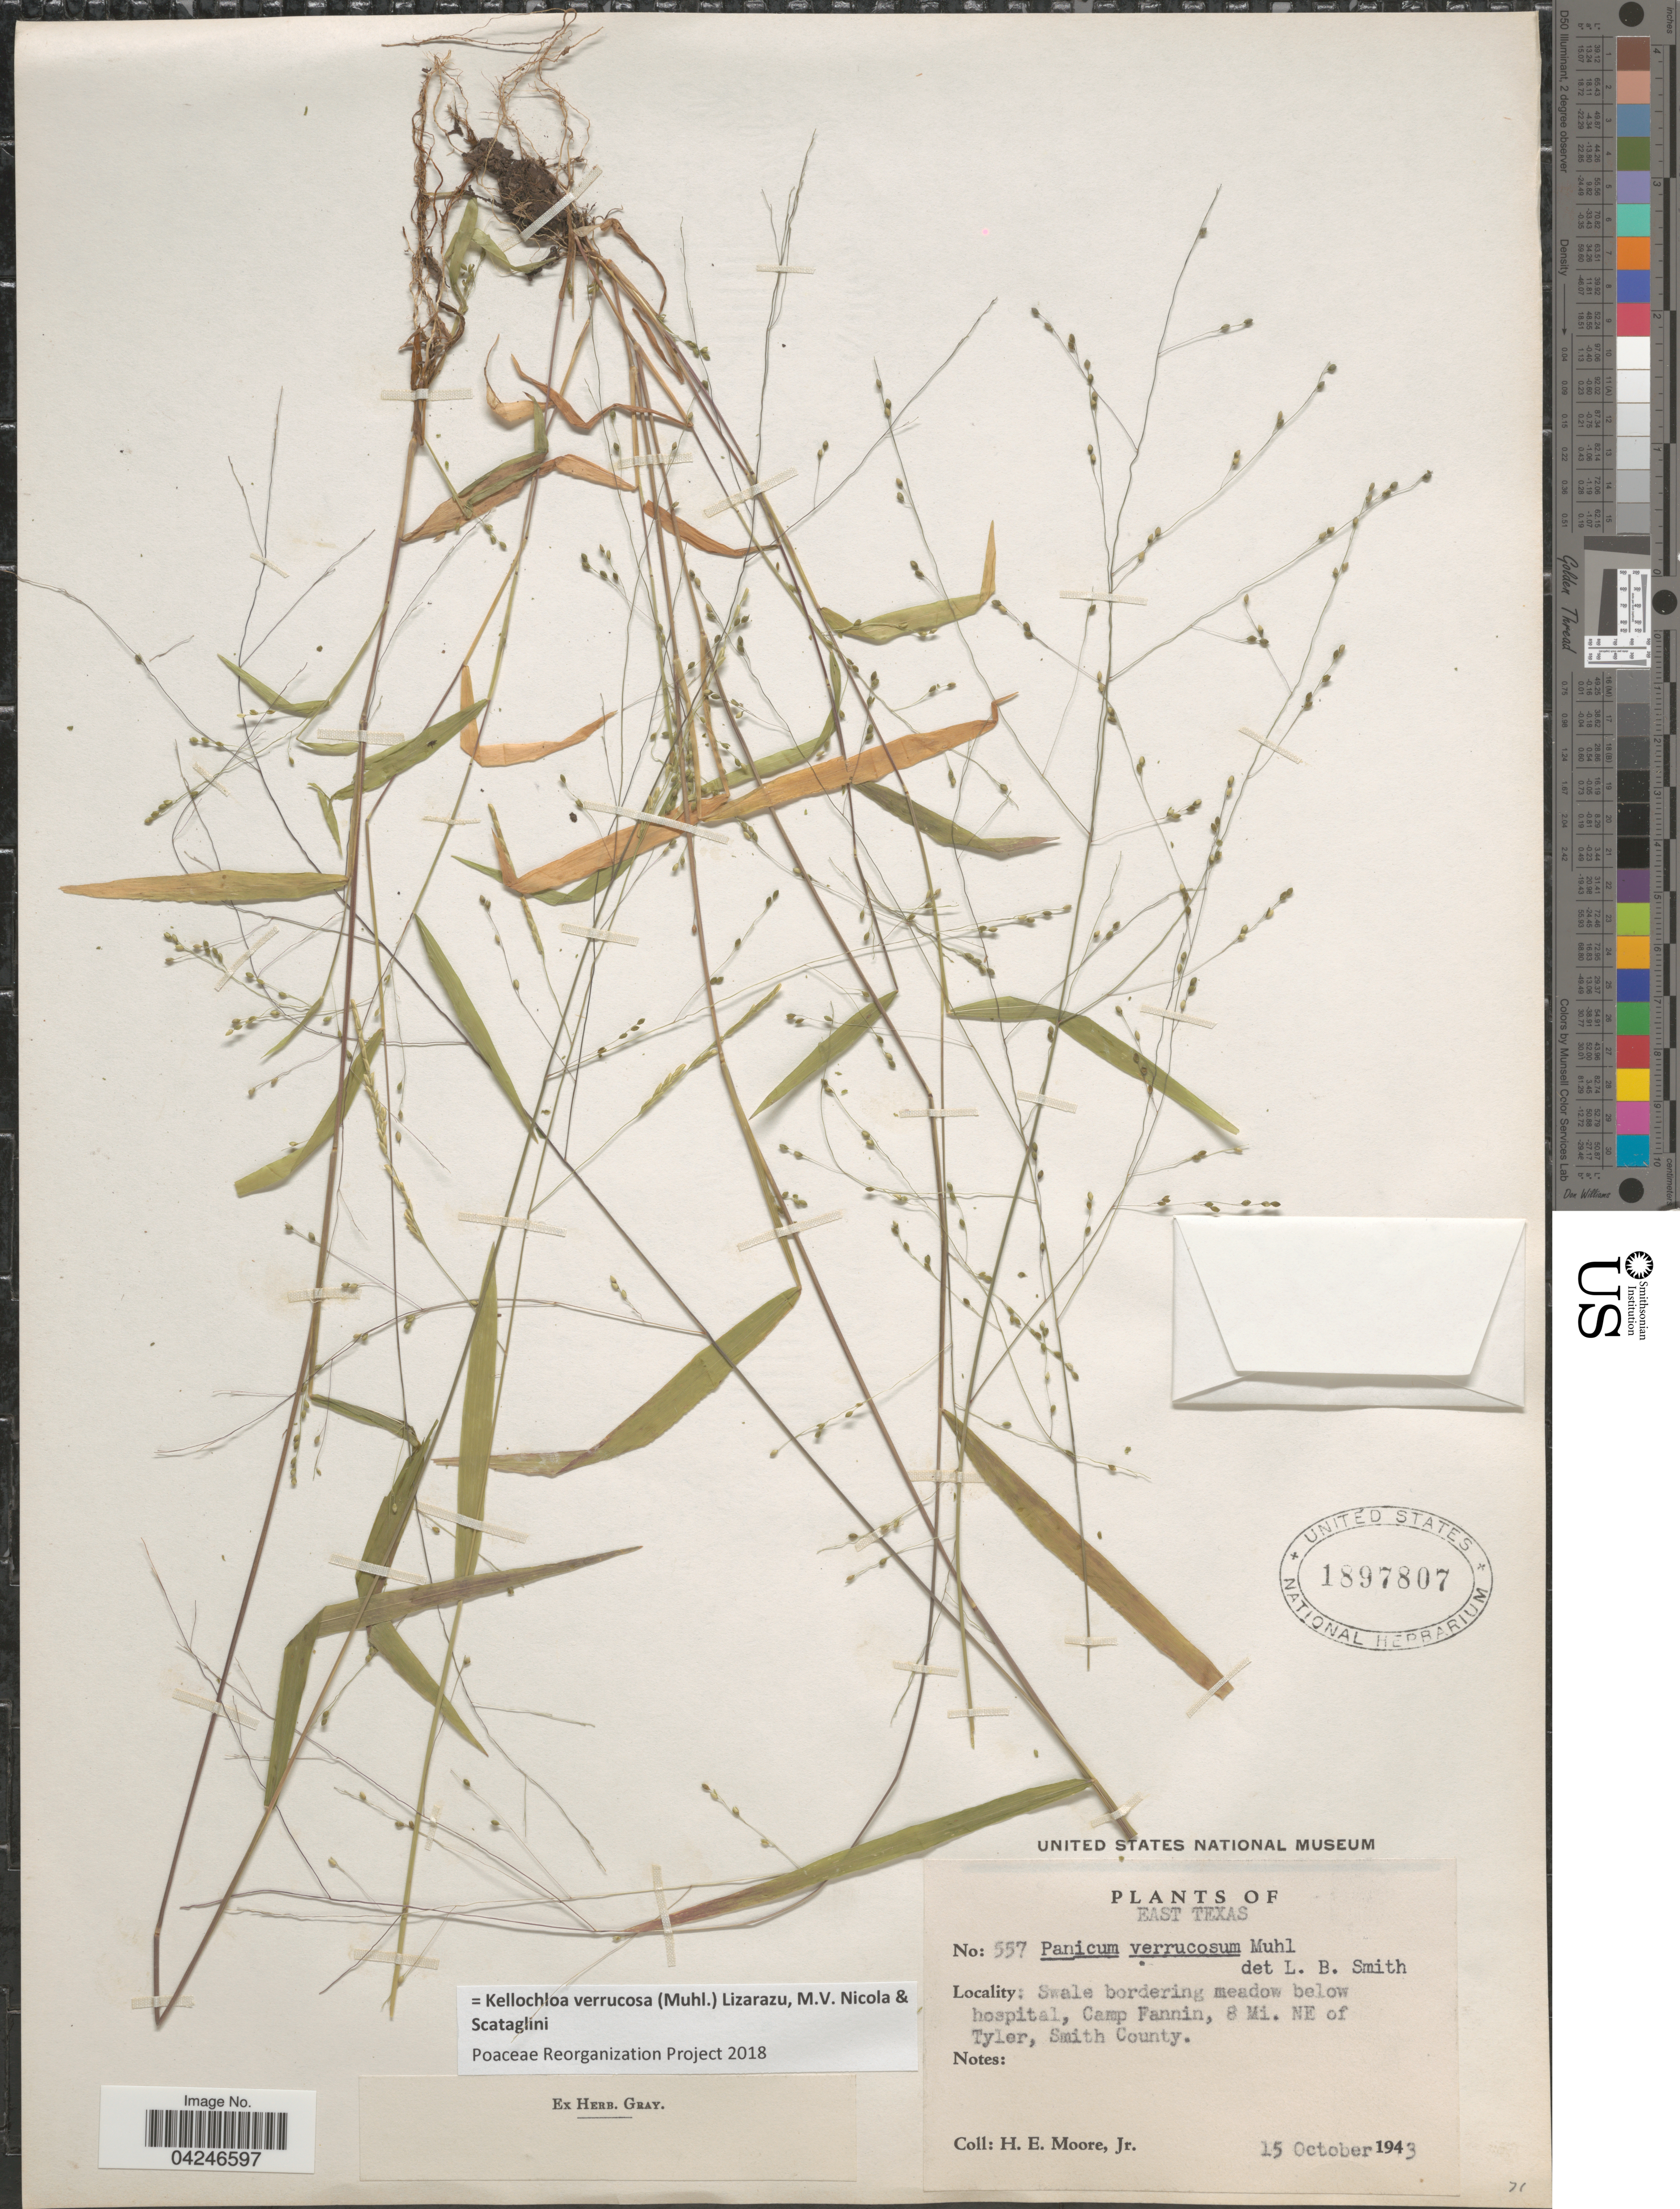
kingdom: Plantae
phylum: Tracheophyta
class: Liliopsida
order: Poales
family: Poaceae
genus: Kellochloa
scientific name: Kellochloa verrucosa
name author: (Muhl.) Lizarazu et al.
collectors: H. Moore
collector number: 557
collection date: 1943-10-15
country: United States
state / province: Texas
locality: East Texas. Swale bordering meadow below hospital, Camp Fannin, 8 Mi. NE of Tyler, Smith County.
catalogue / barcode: US 1897807